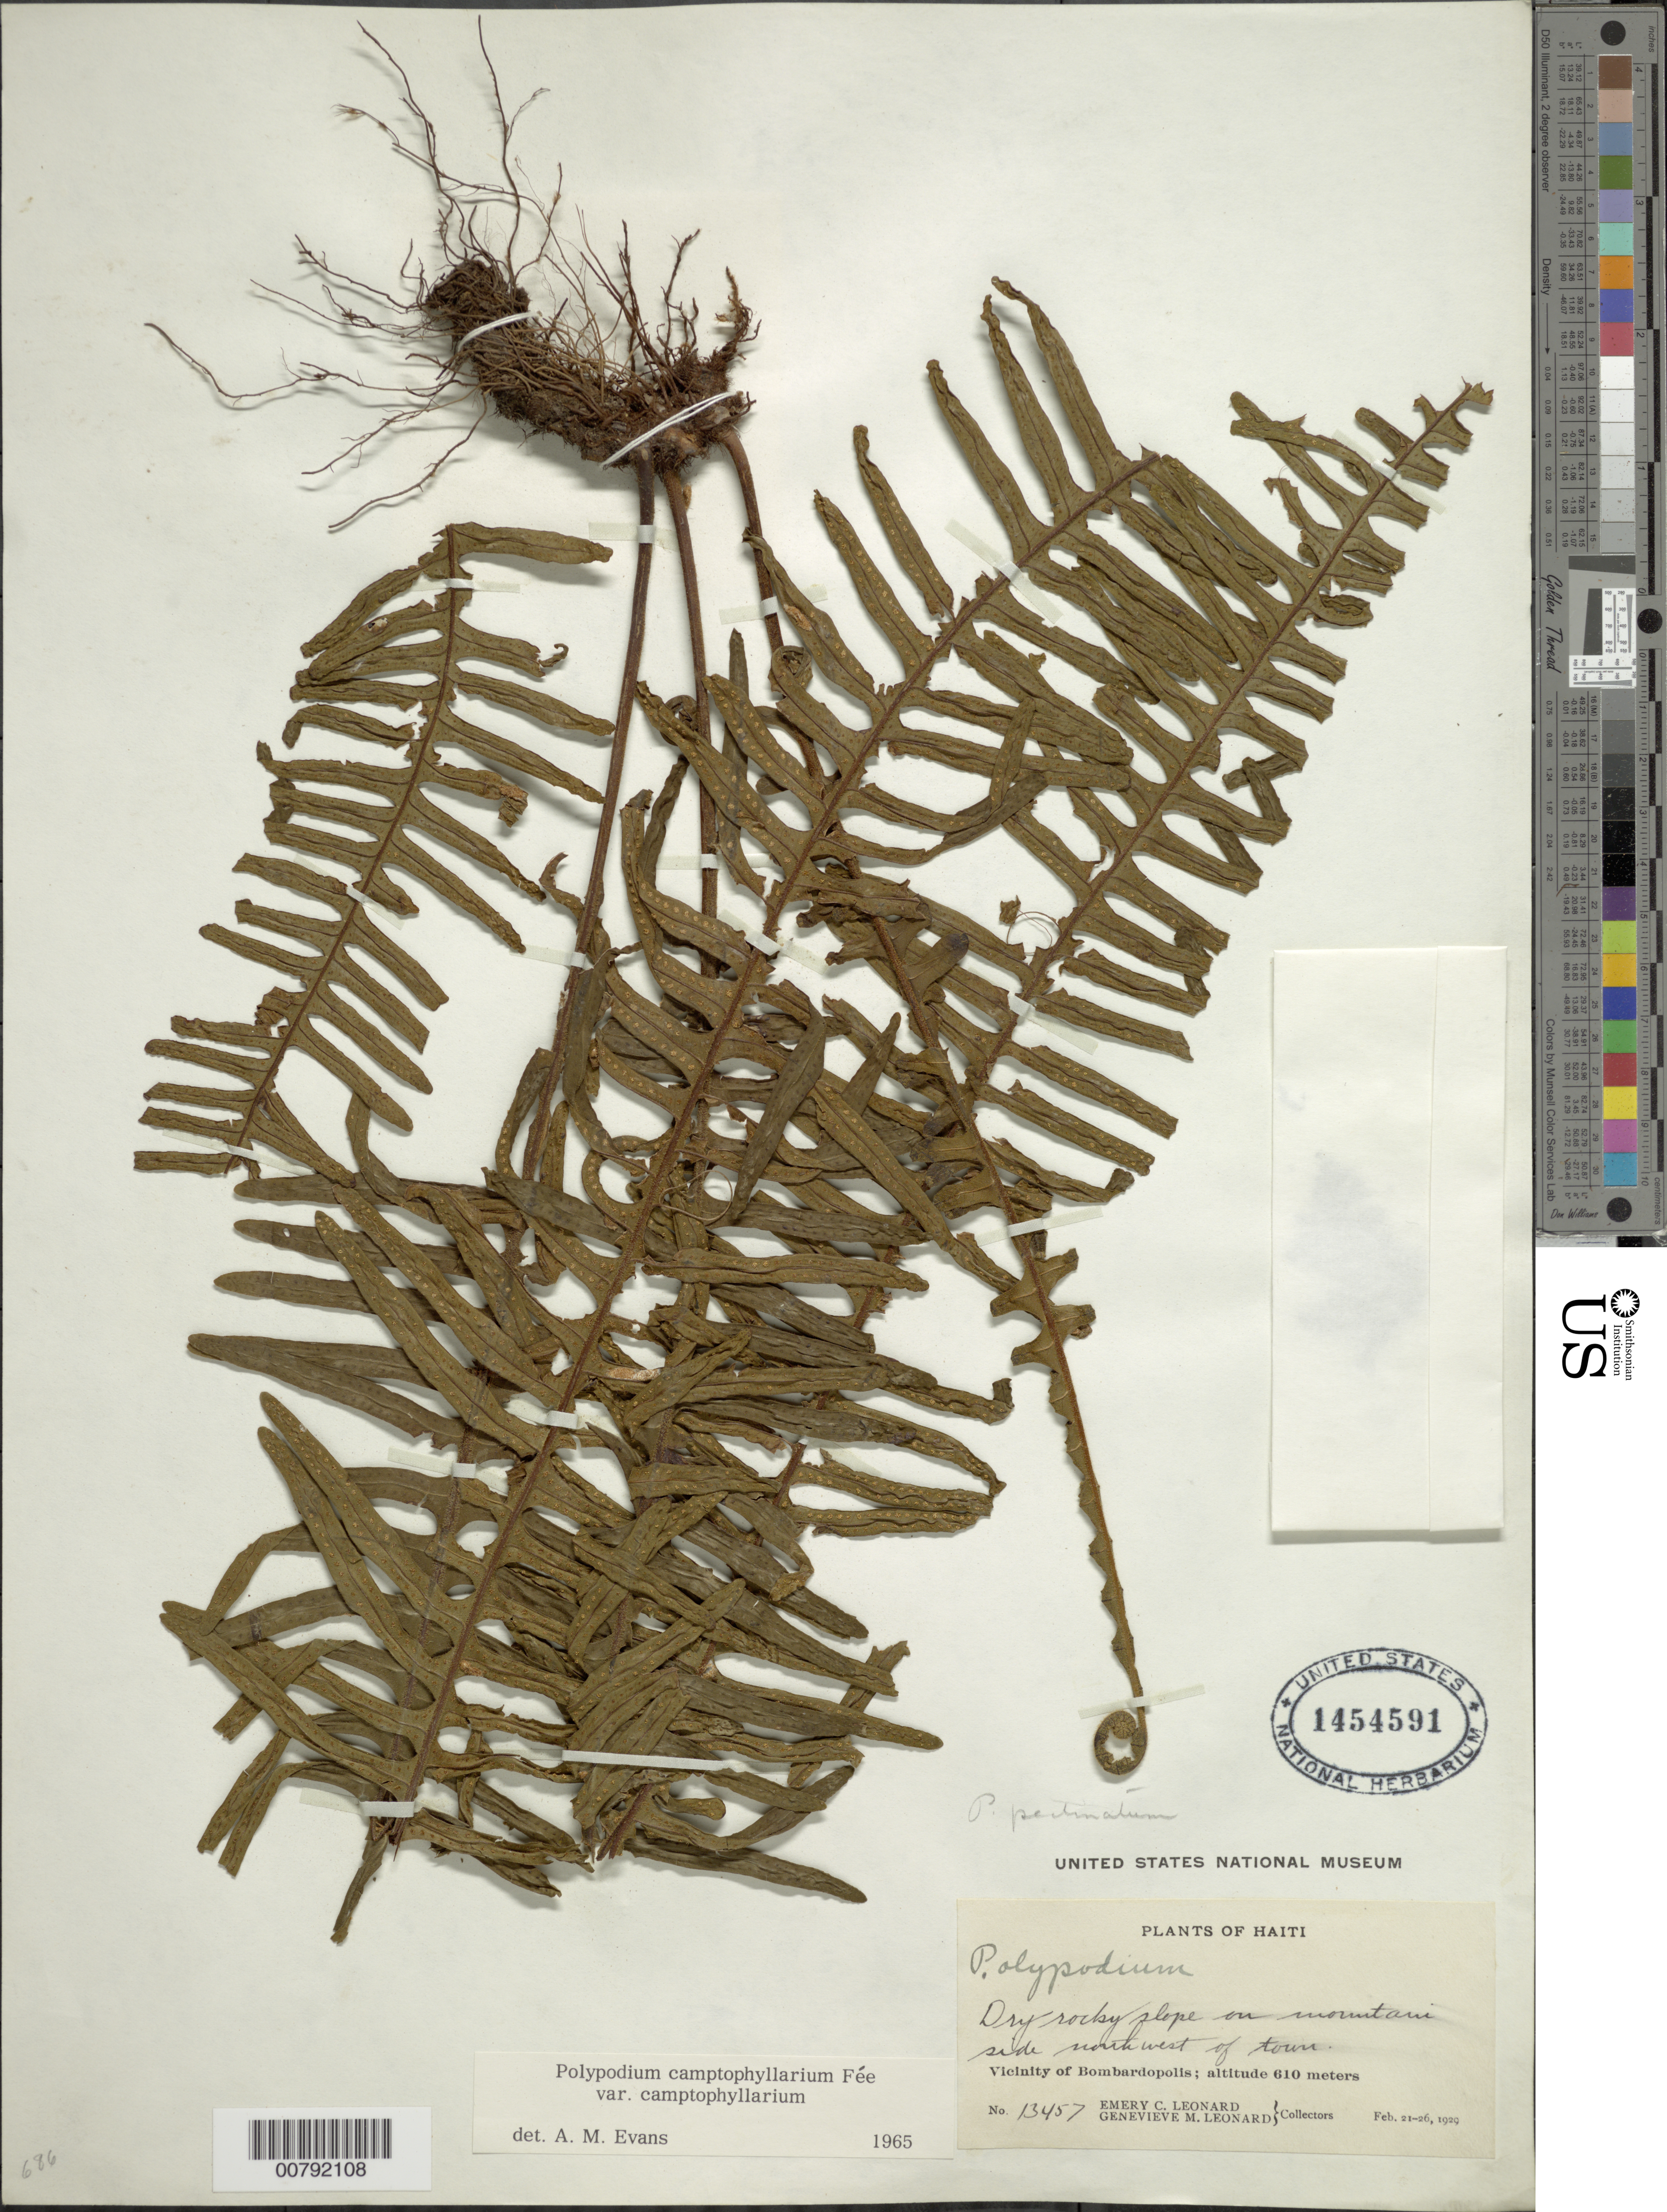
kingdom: Plantae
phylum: Tracheophyta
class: Polypodiopsida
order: Polypodiales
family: Polypodiaceae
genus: Pecluma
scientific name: Pecluma camptophyllaria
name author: (Fée) M.G. Price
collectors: E. C. Leonard & G. M. Leonard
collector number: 13457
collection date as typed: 21 Feb 1929 to 26 Feb 1929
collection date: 1929-02-21/1929-02-26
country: Haiti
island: Hispaniola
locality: Bombardopolis, NW of town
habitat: Dry rocky slope on mountainside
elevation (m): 610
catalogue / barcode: US 1454591